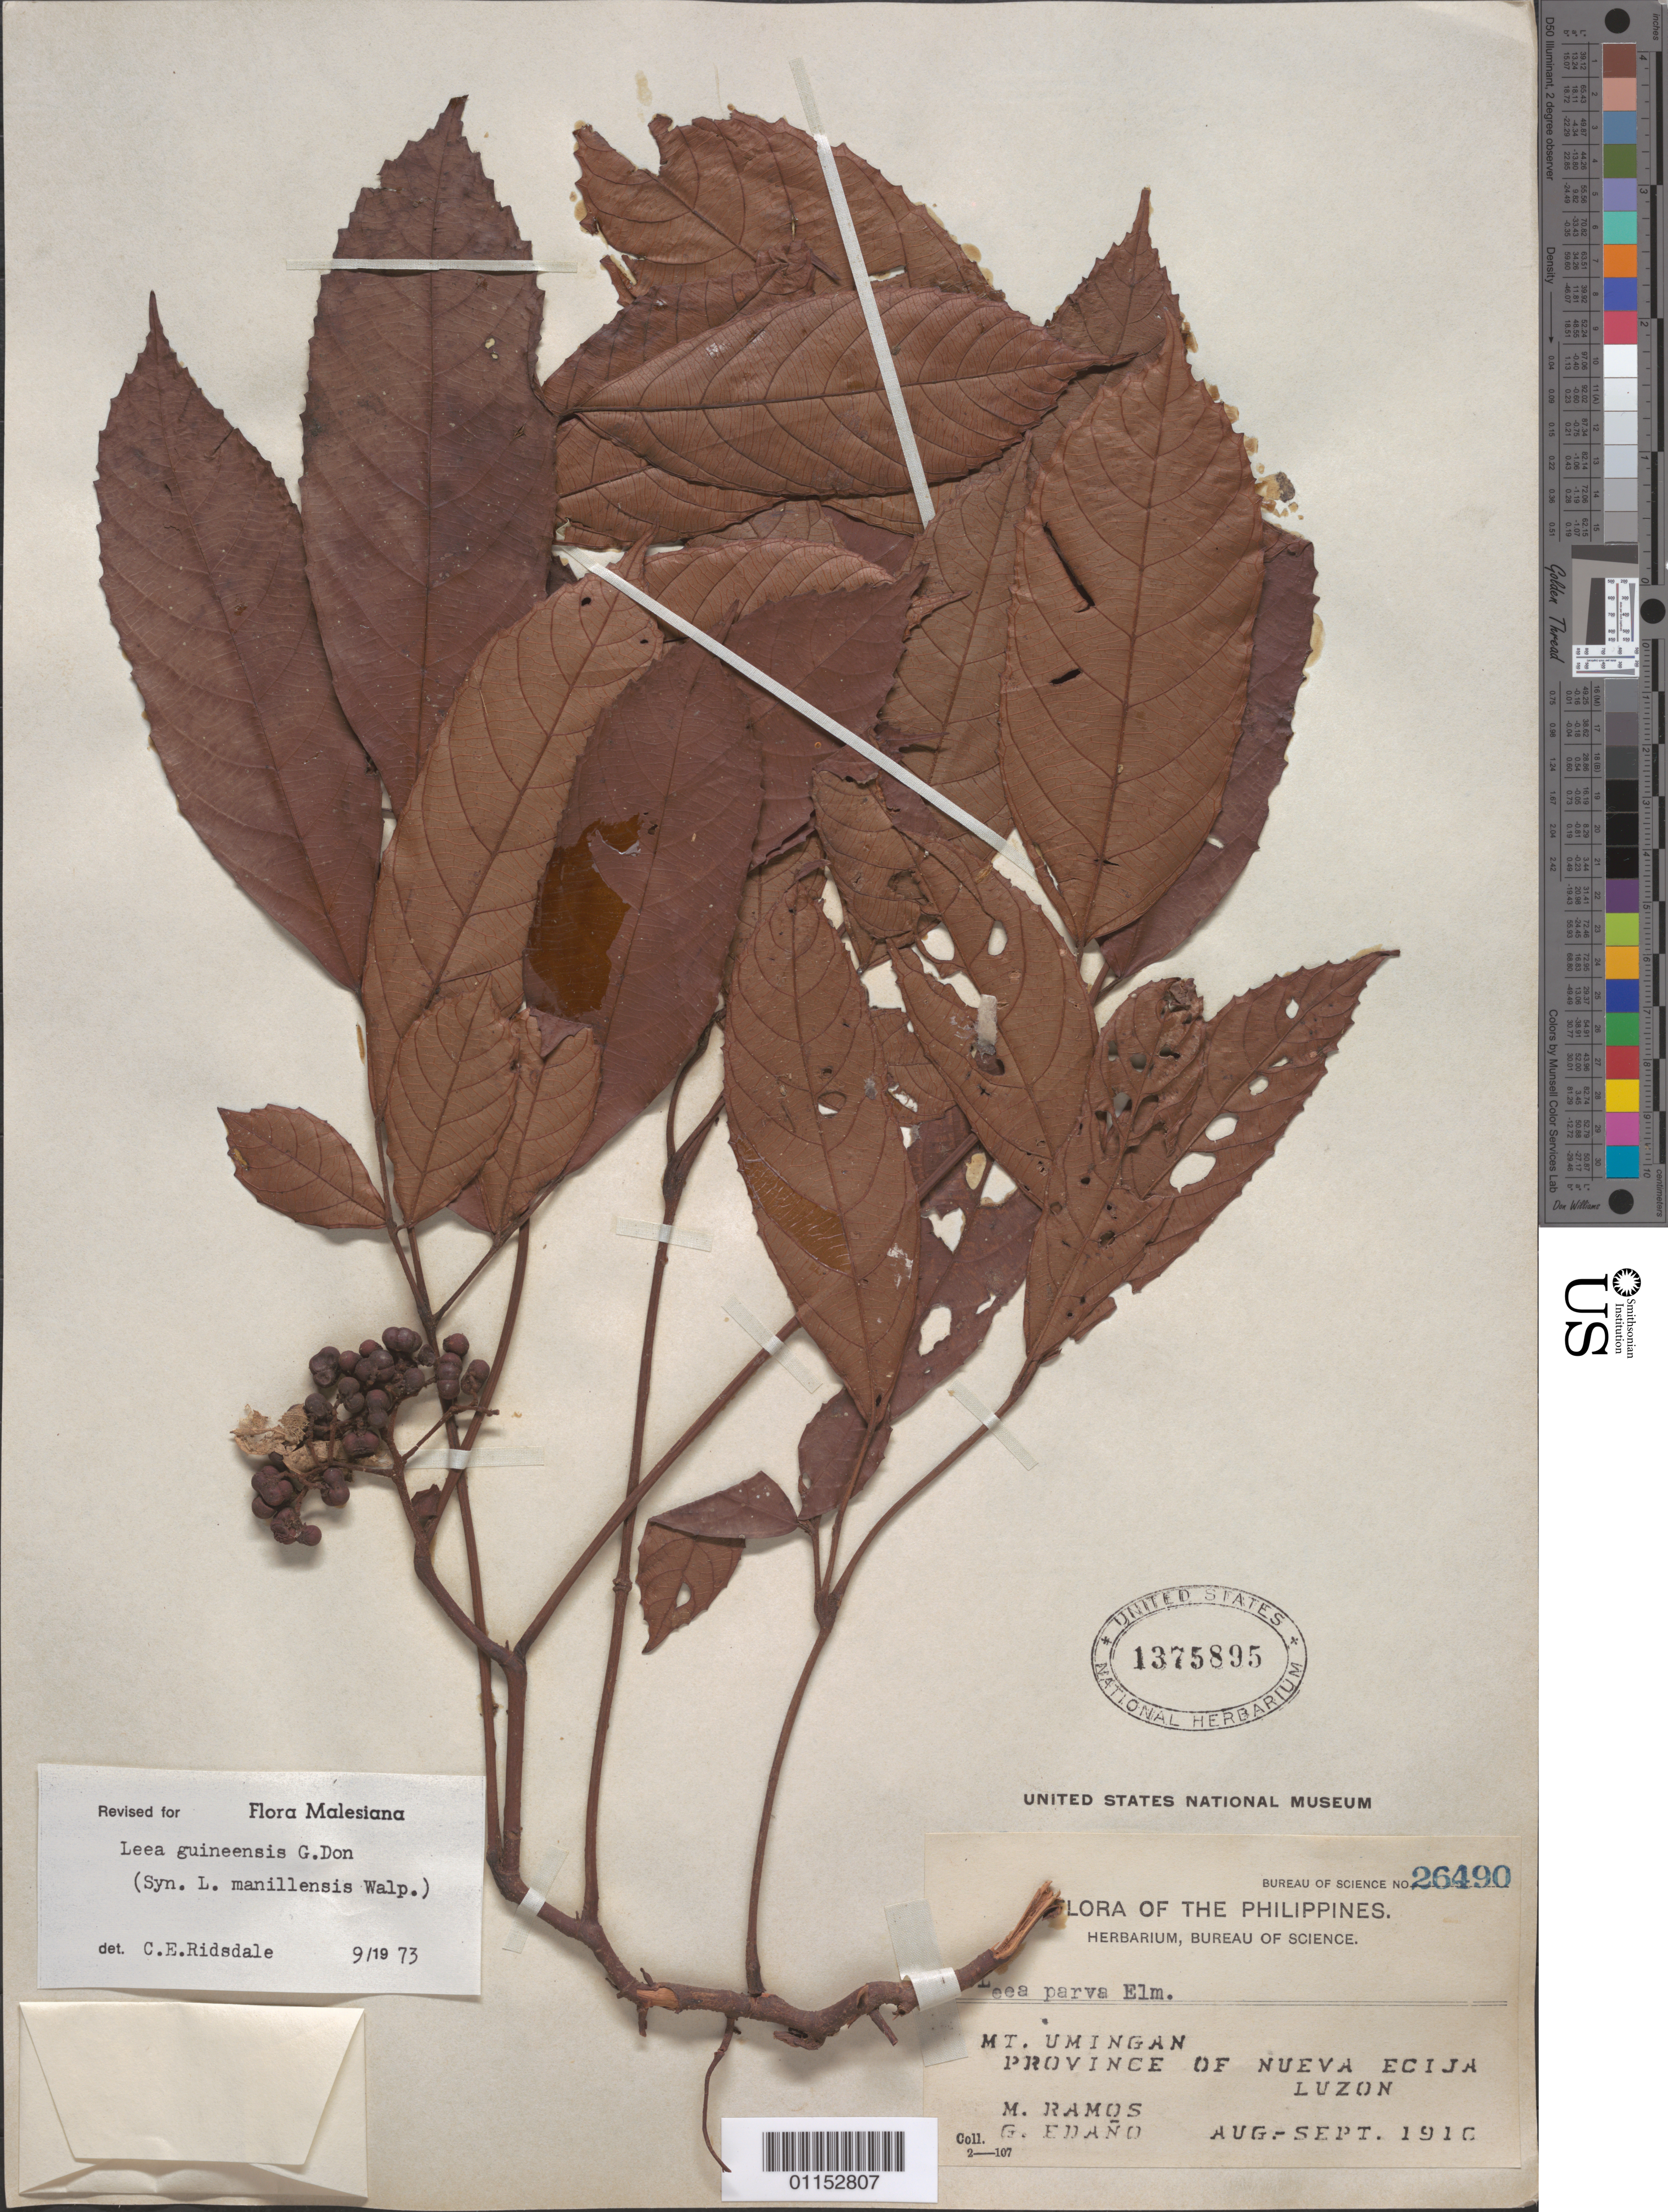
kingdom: Plantae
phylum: Tracheophyta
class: Magnoliopsida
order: Vitales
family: Vitaceae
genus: Leea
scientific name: Leea guineensis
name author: G. Don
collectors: M. Ramos & G. Edaño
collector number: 26490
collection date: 1910-08/1910-09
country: Philippines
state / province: Central Luzon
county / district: Nueva Ecija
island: Luzon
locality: Mt Umingan. Luzon.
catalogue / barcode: US 1375895